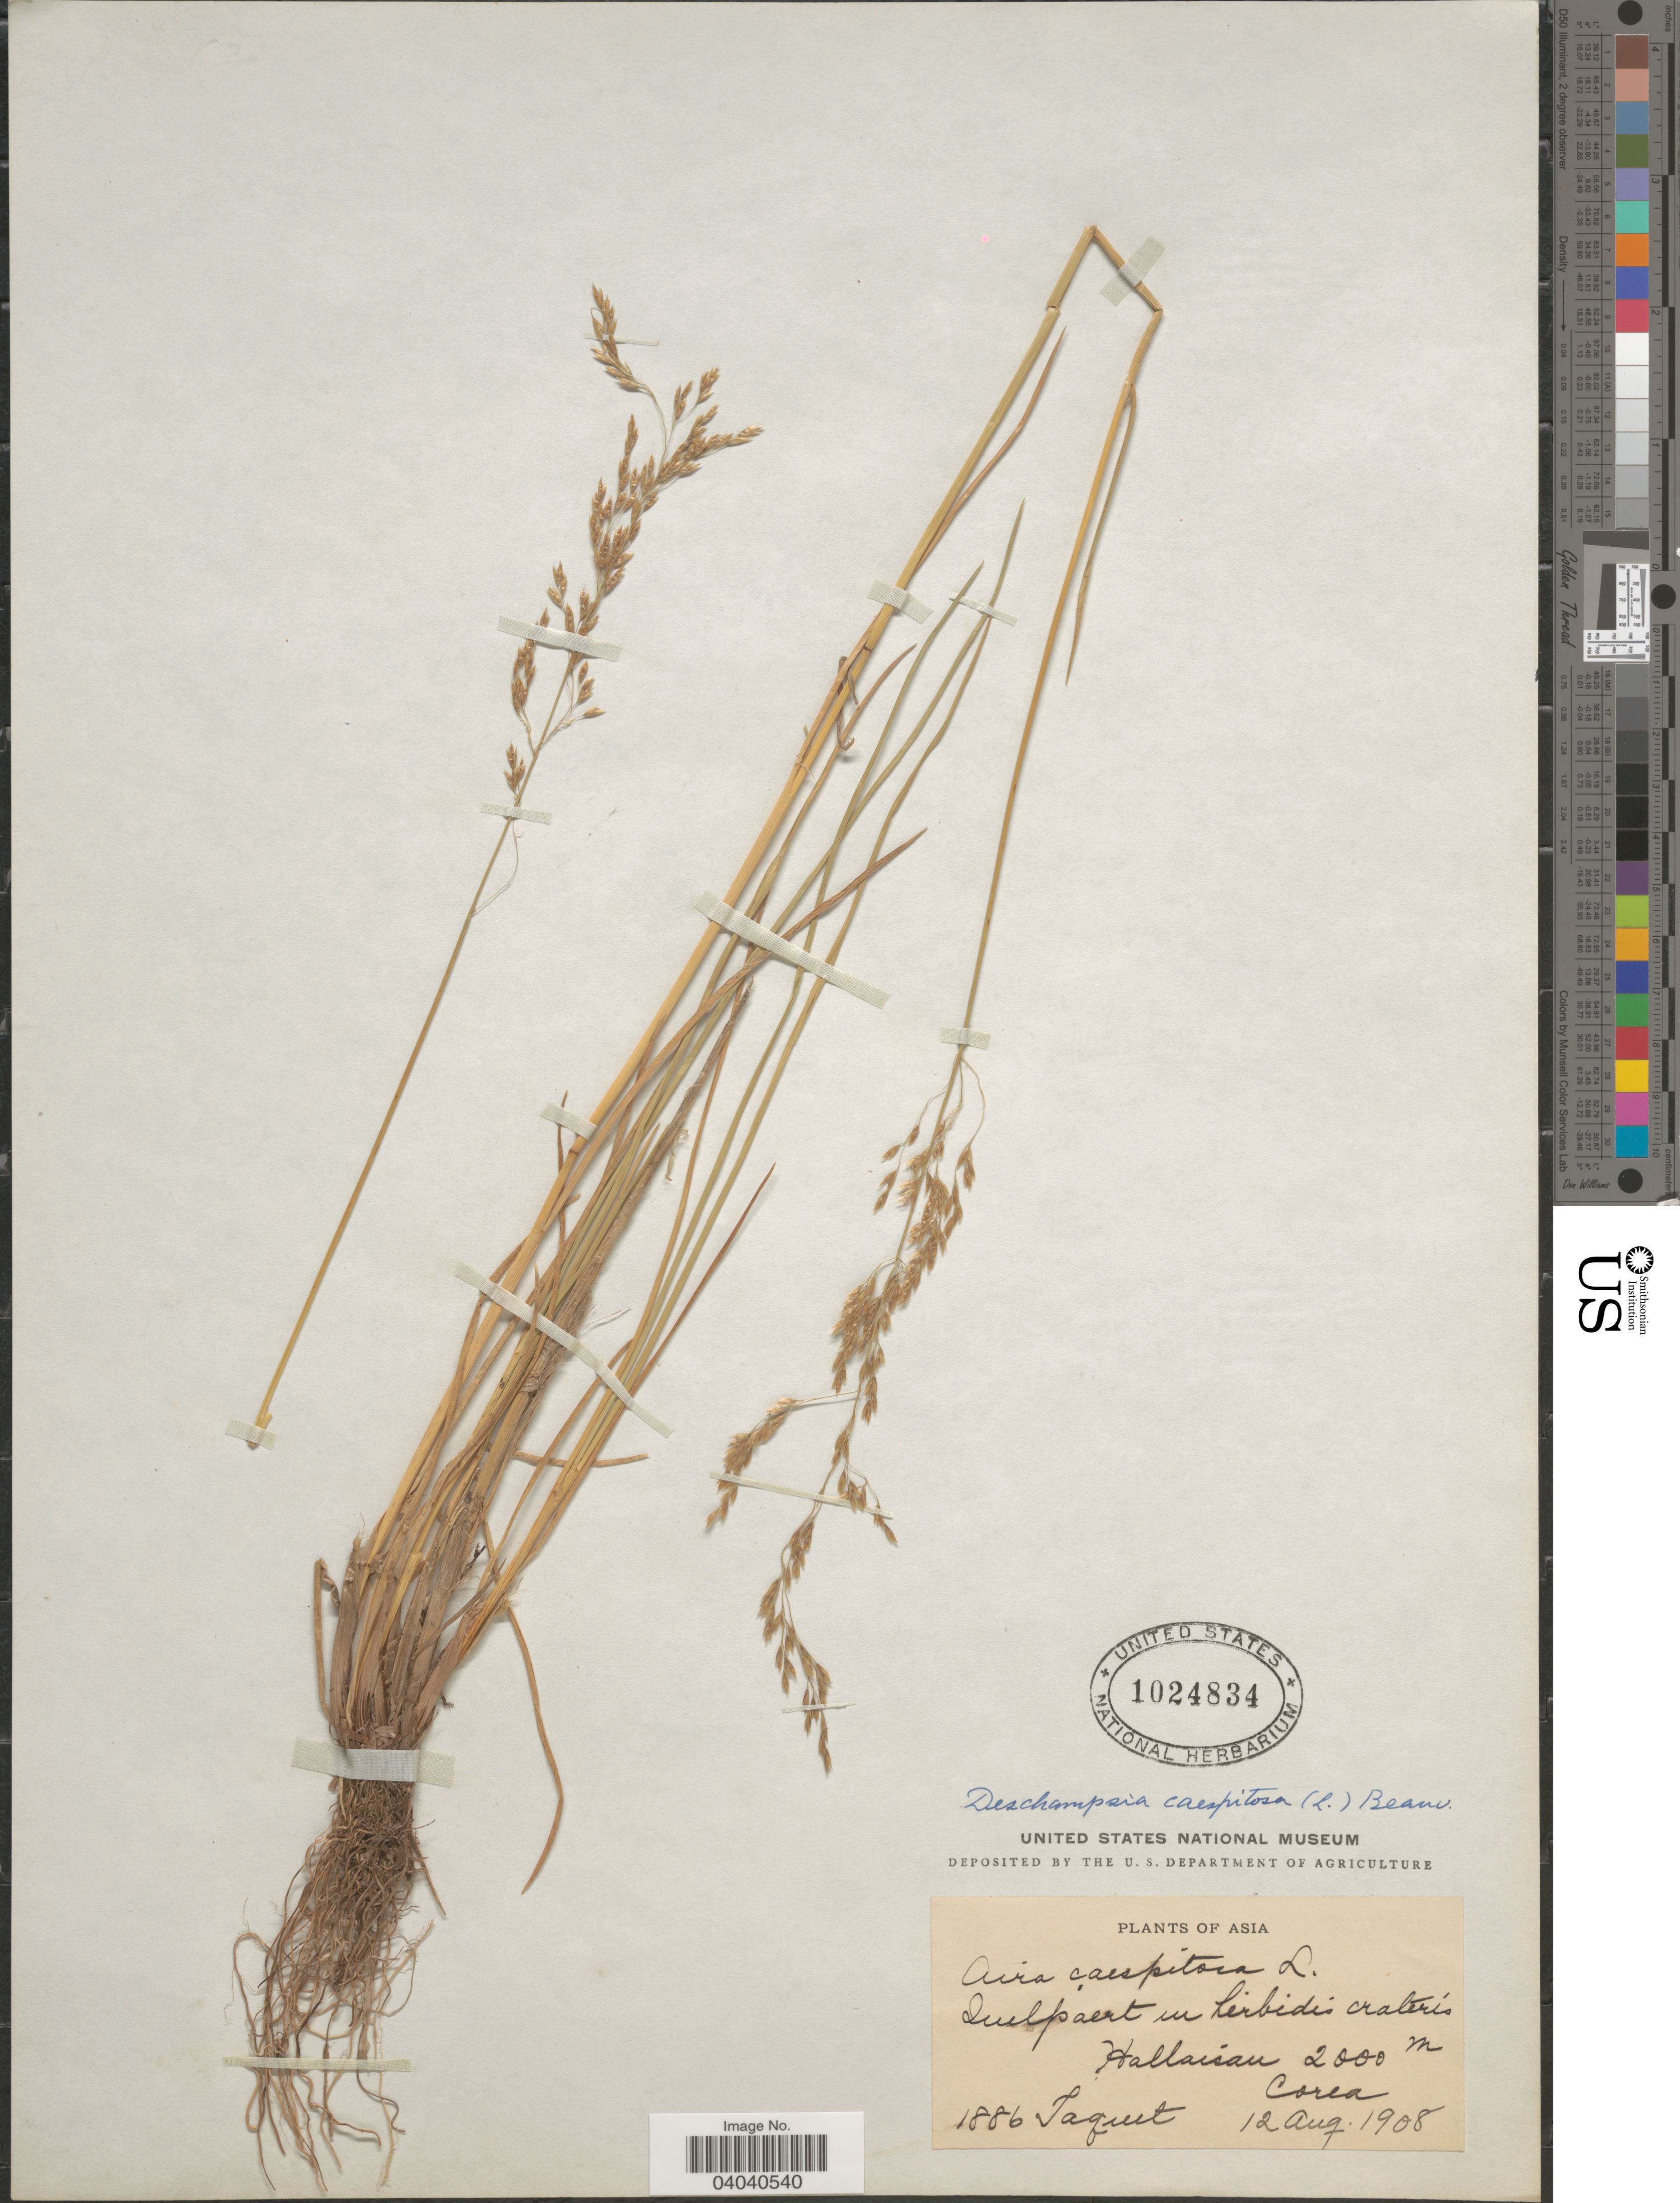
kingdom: Plantae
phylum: Tracheophyta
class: Liliopsida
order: Poales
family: Poaceae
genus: Deschampsia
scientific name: Deschampsia cespitosa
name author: (L.) P. Beauv.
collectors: -. Jaquet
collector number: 1886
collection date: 1908-08-12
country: South Korea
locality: Quelpart in herbidis craterís. Hallaísan. Corea.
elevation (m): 2000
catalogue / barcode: US 1024834